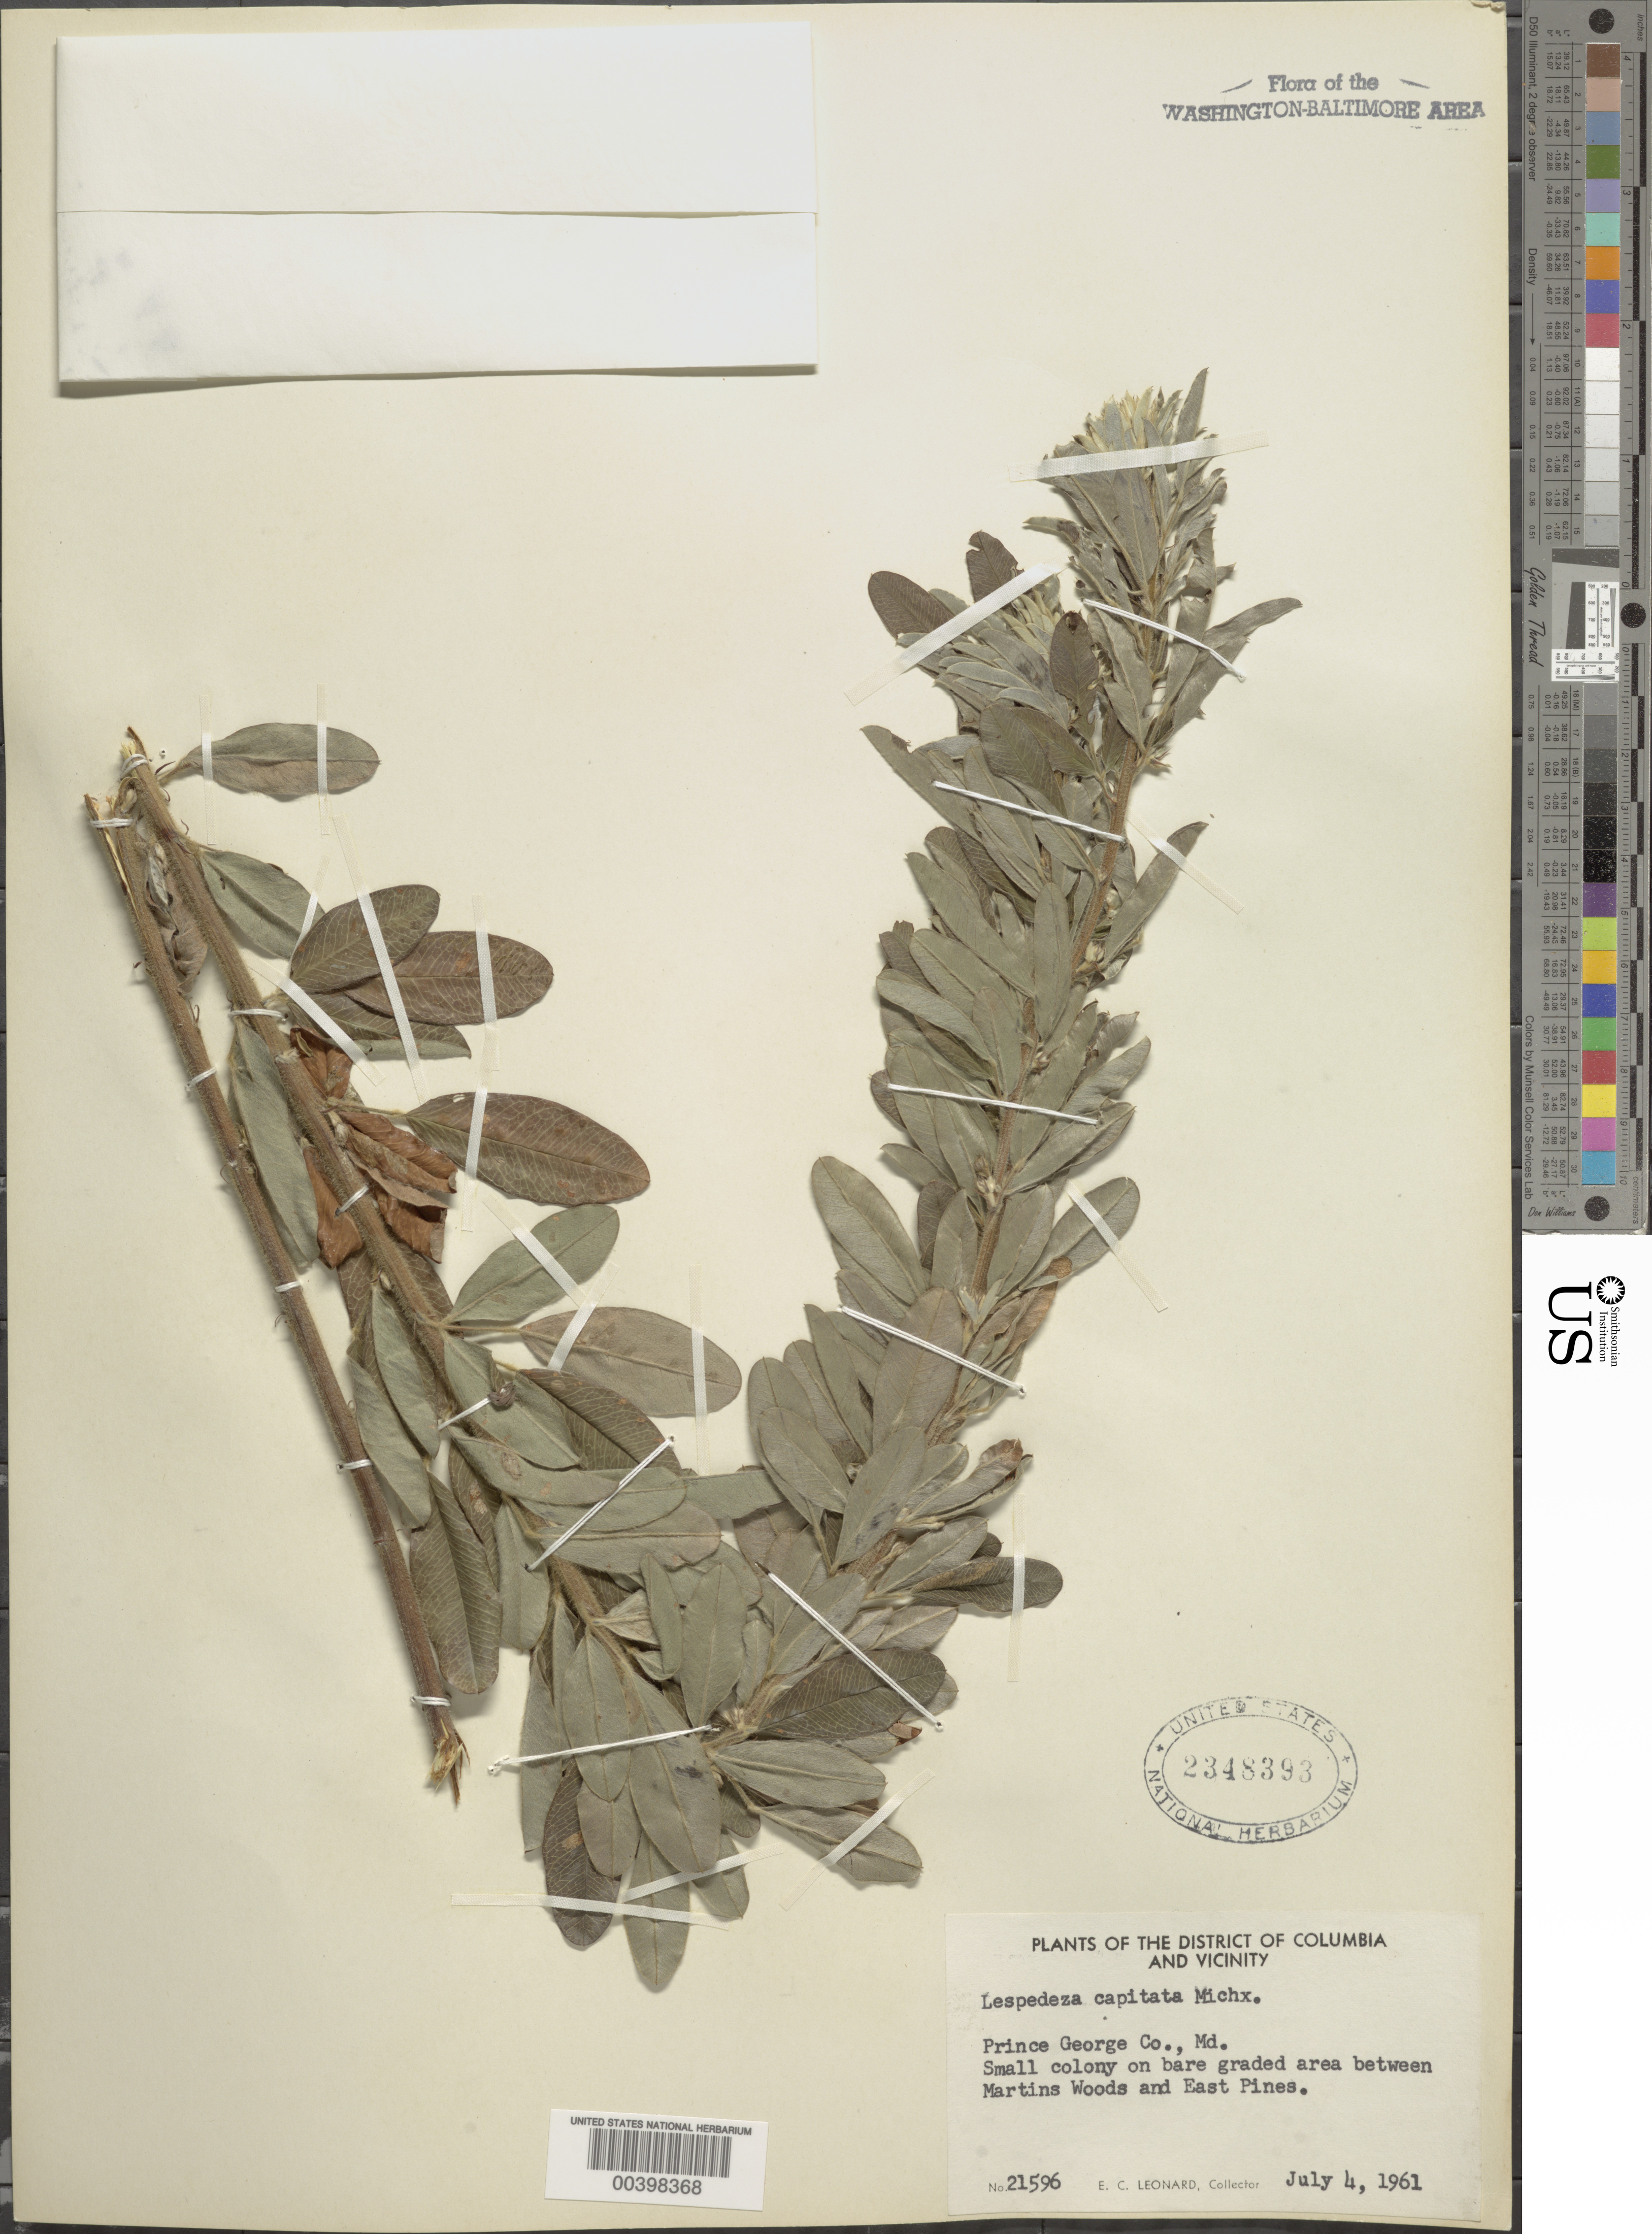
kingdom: Plantae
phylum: Tracheophyta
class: Magnoliopsida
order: Fabales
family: Fabaceae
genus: Lespedeza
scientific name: Lespedeza capitata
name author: Michx.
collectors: E. C. Leonard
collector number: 21596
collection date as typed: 04 Jul 1961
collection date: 1961-07-04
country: United States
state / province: Maryland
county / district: Prince George's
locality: Between Martins Woods and East Pines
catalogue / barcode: US 2348393